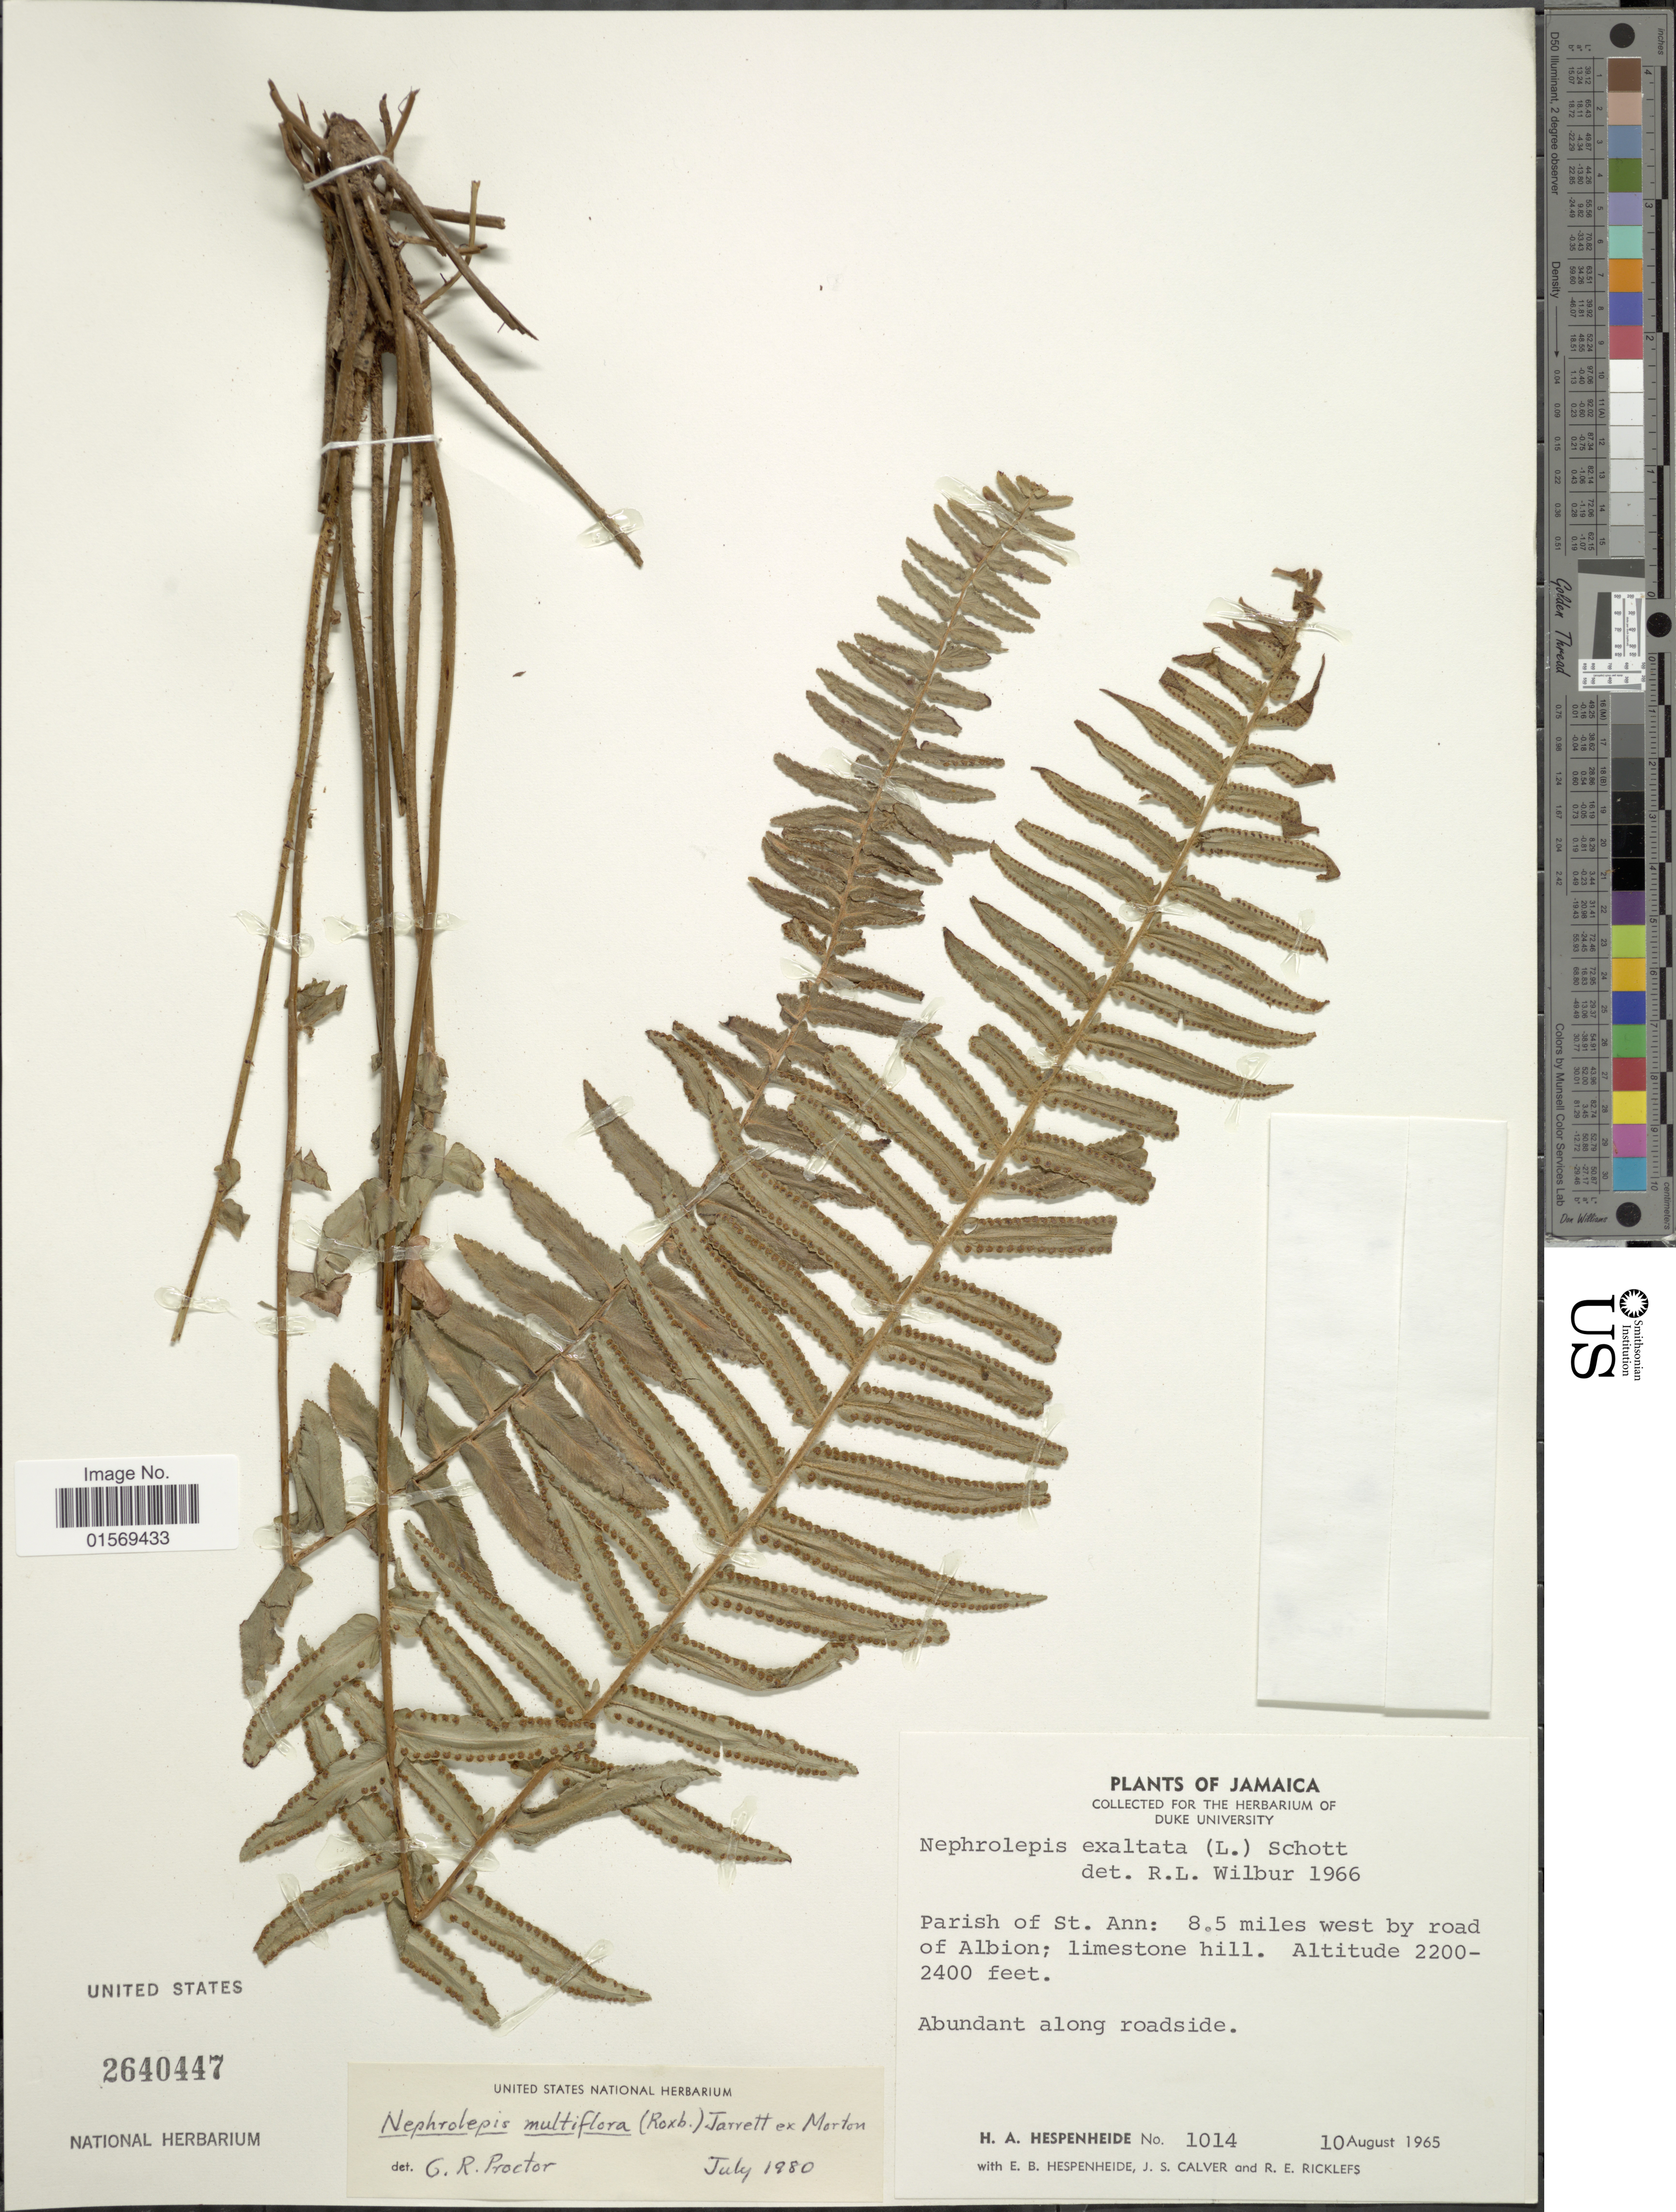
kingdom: Plantae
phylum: Tracheophyta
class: Polypodiopsida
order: Polypodiales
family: Nephrolepidaceae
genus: Nephrolepis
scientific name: Nephrolepis multiflora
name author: (Roxb.) F.M. Jarrett ex C.V. Morton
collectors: H. A. Hespenheide, J. Calver & R. Ricklefs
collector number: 1014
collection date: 1965-08-10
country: Jamaica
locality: Jamaica, Parish of St. Ann: 8.5 miles west by road of Albion.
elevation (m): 671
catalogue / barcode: US 2640447